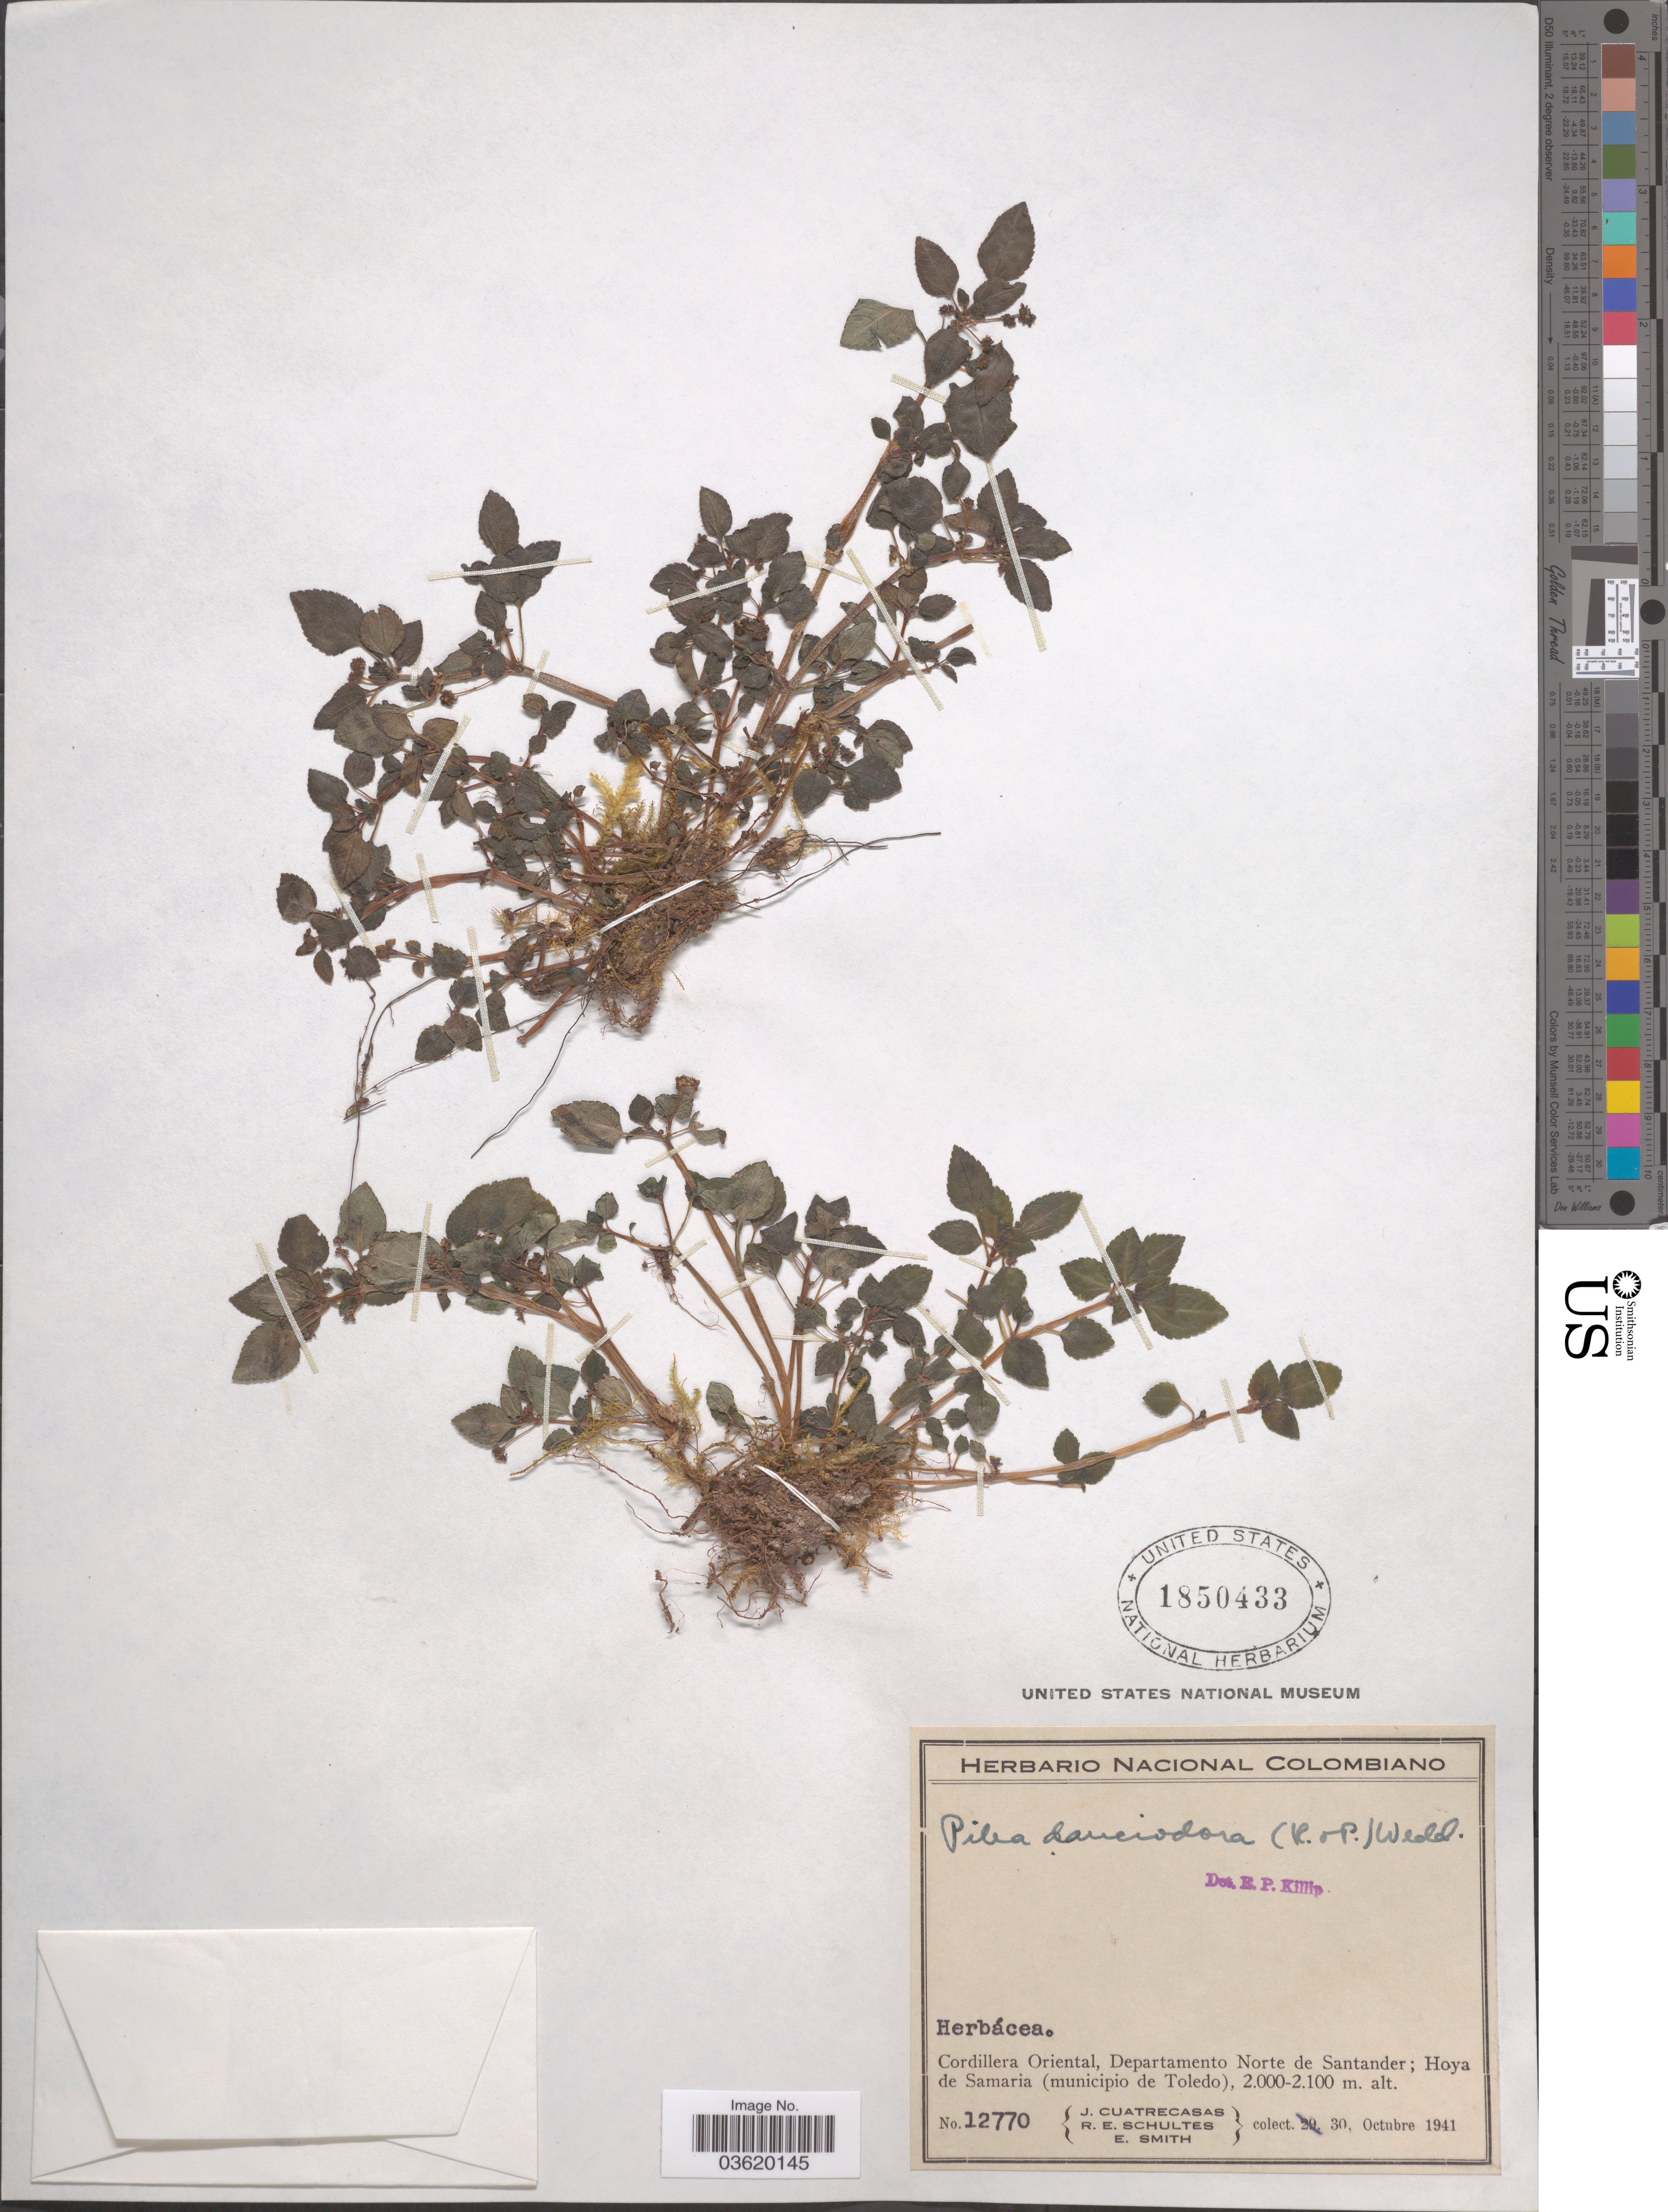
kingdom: Plantae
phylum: Tracheophyta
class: Magnoliopsida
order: Rosales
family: Urticaceae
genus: Pilea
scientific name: Pilea dauciodora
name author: Pav. ex Wedd.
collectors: J. Cuatrecasas, R. E. Schultes & E. Smith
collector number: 12770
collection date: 1941-10-30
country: Colombia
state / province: Norte de Santander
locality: Cordillera Oriental, Departamento Norte de Santander; Hoya de Samaria (municipio de Toledo).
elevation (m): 2000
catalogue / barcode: US 1850433